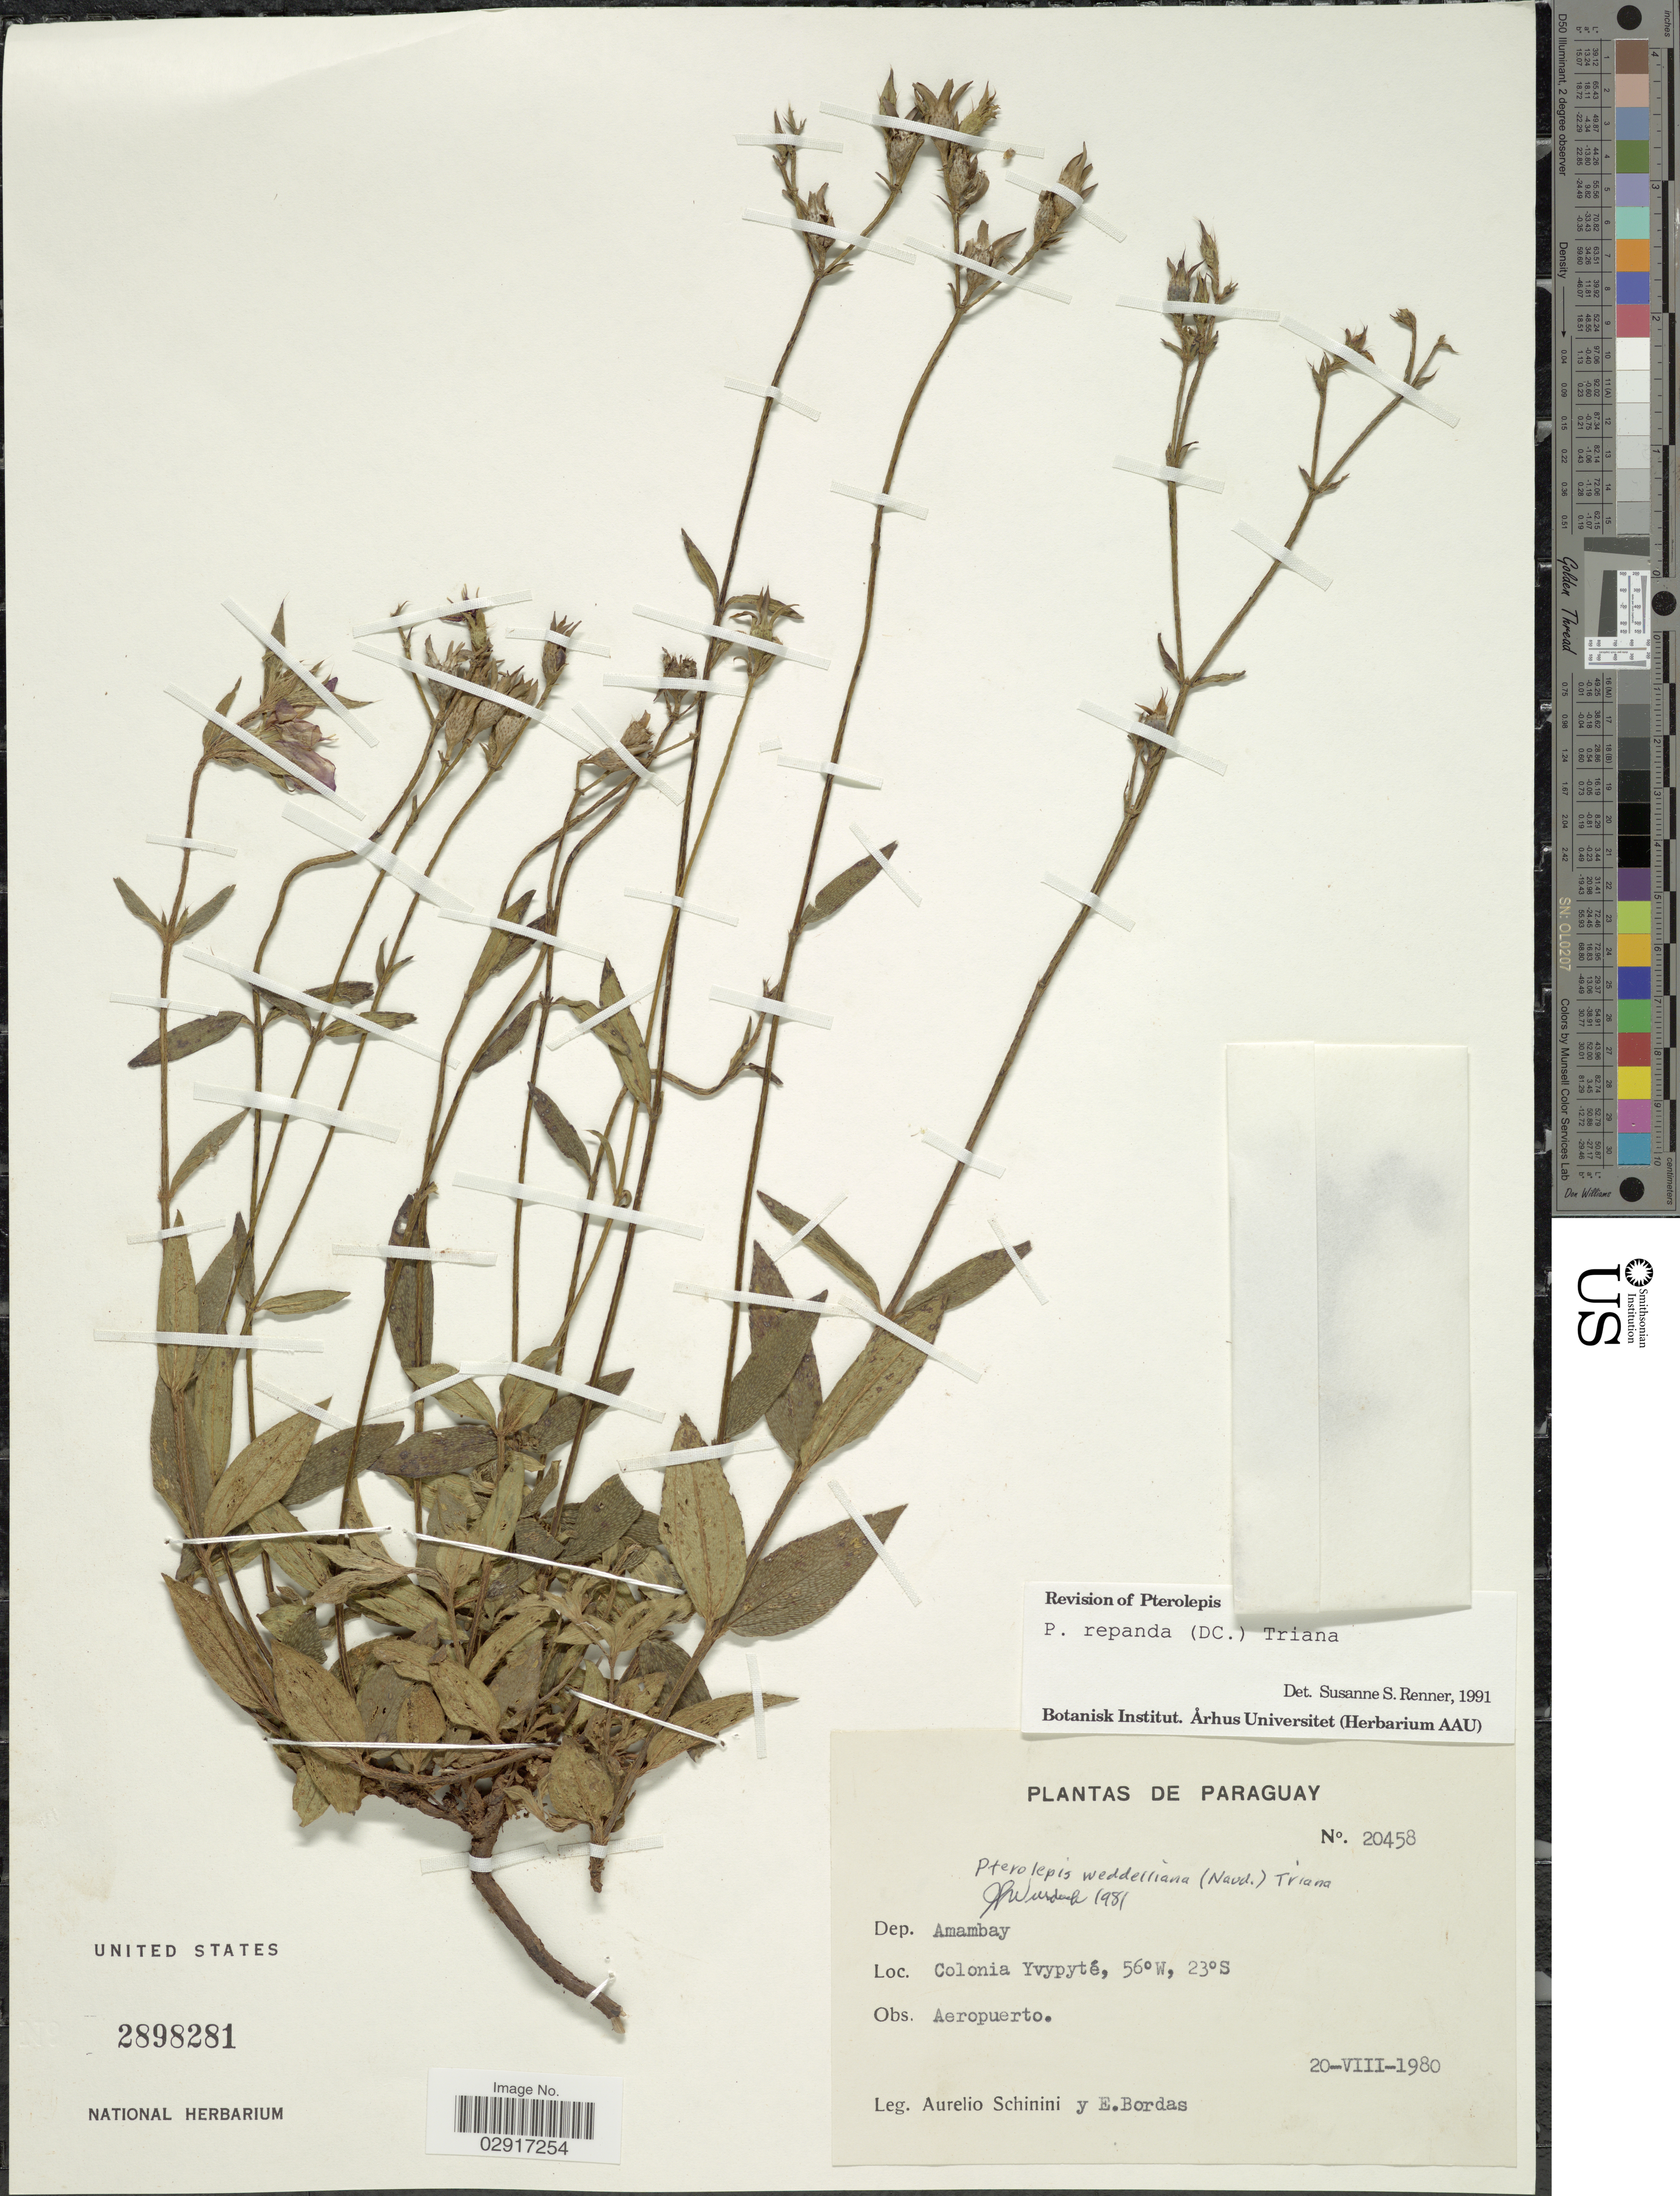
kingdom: Plantae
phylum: Tracheophyta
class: Magnoliopsida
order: Myrtales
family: Melastomataceae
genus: Pterolepis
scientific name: Pterolepis repanda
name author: (DC.) Triana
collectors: A. Schinini & E. Bordas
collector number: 20458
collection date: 1980-08-20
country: Paraguay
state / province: Amambay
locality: Dep. Amambay, Colonia Yvypyté, Aeropuerto.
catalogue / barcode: US 2898281